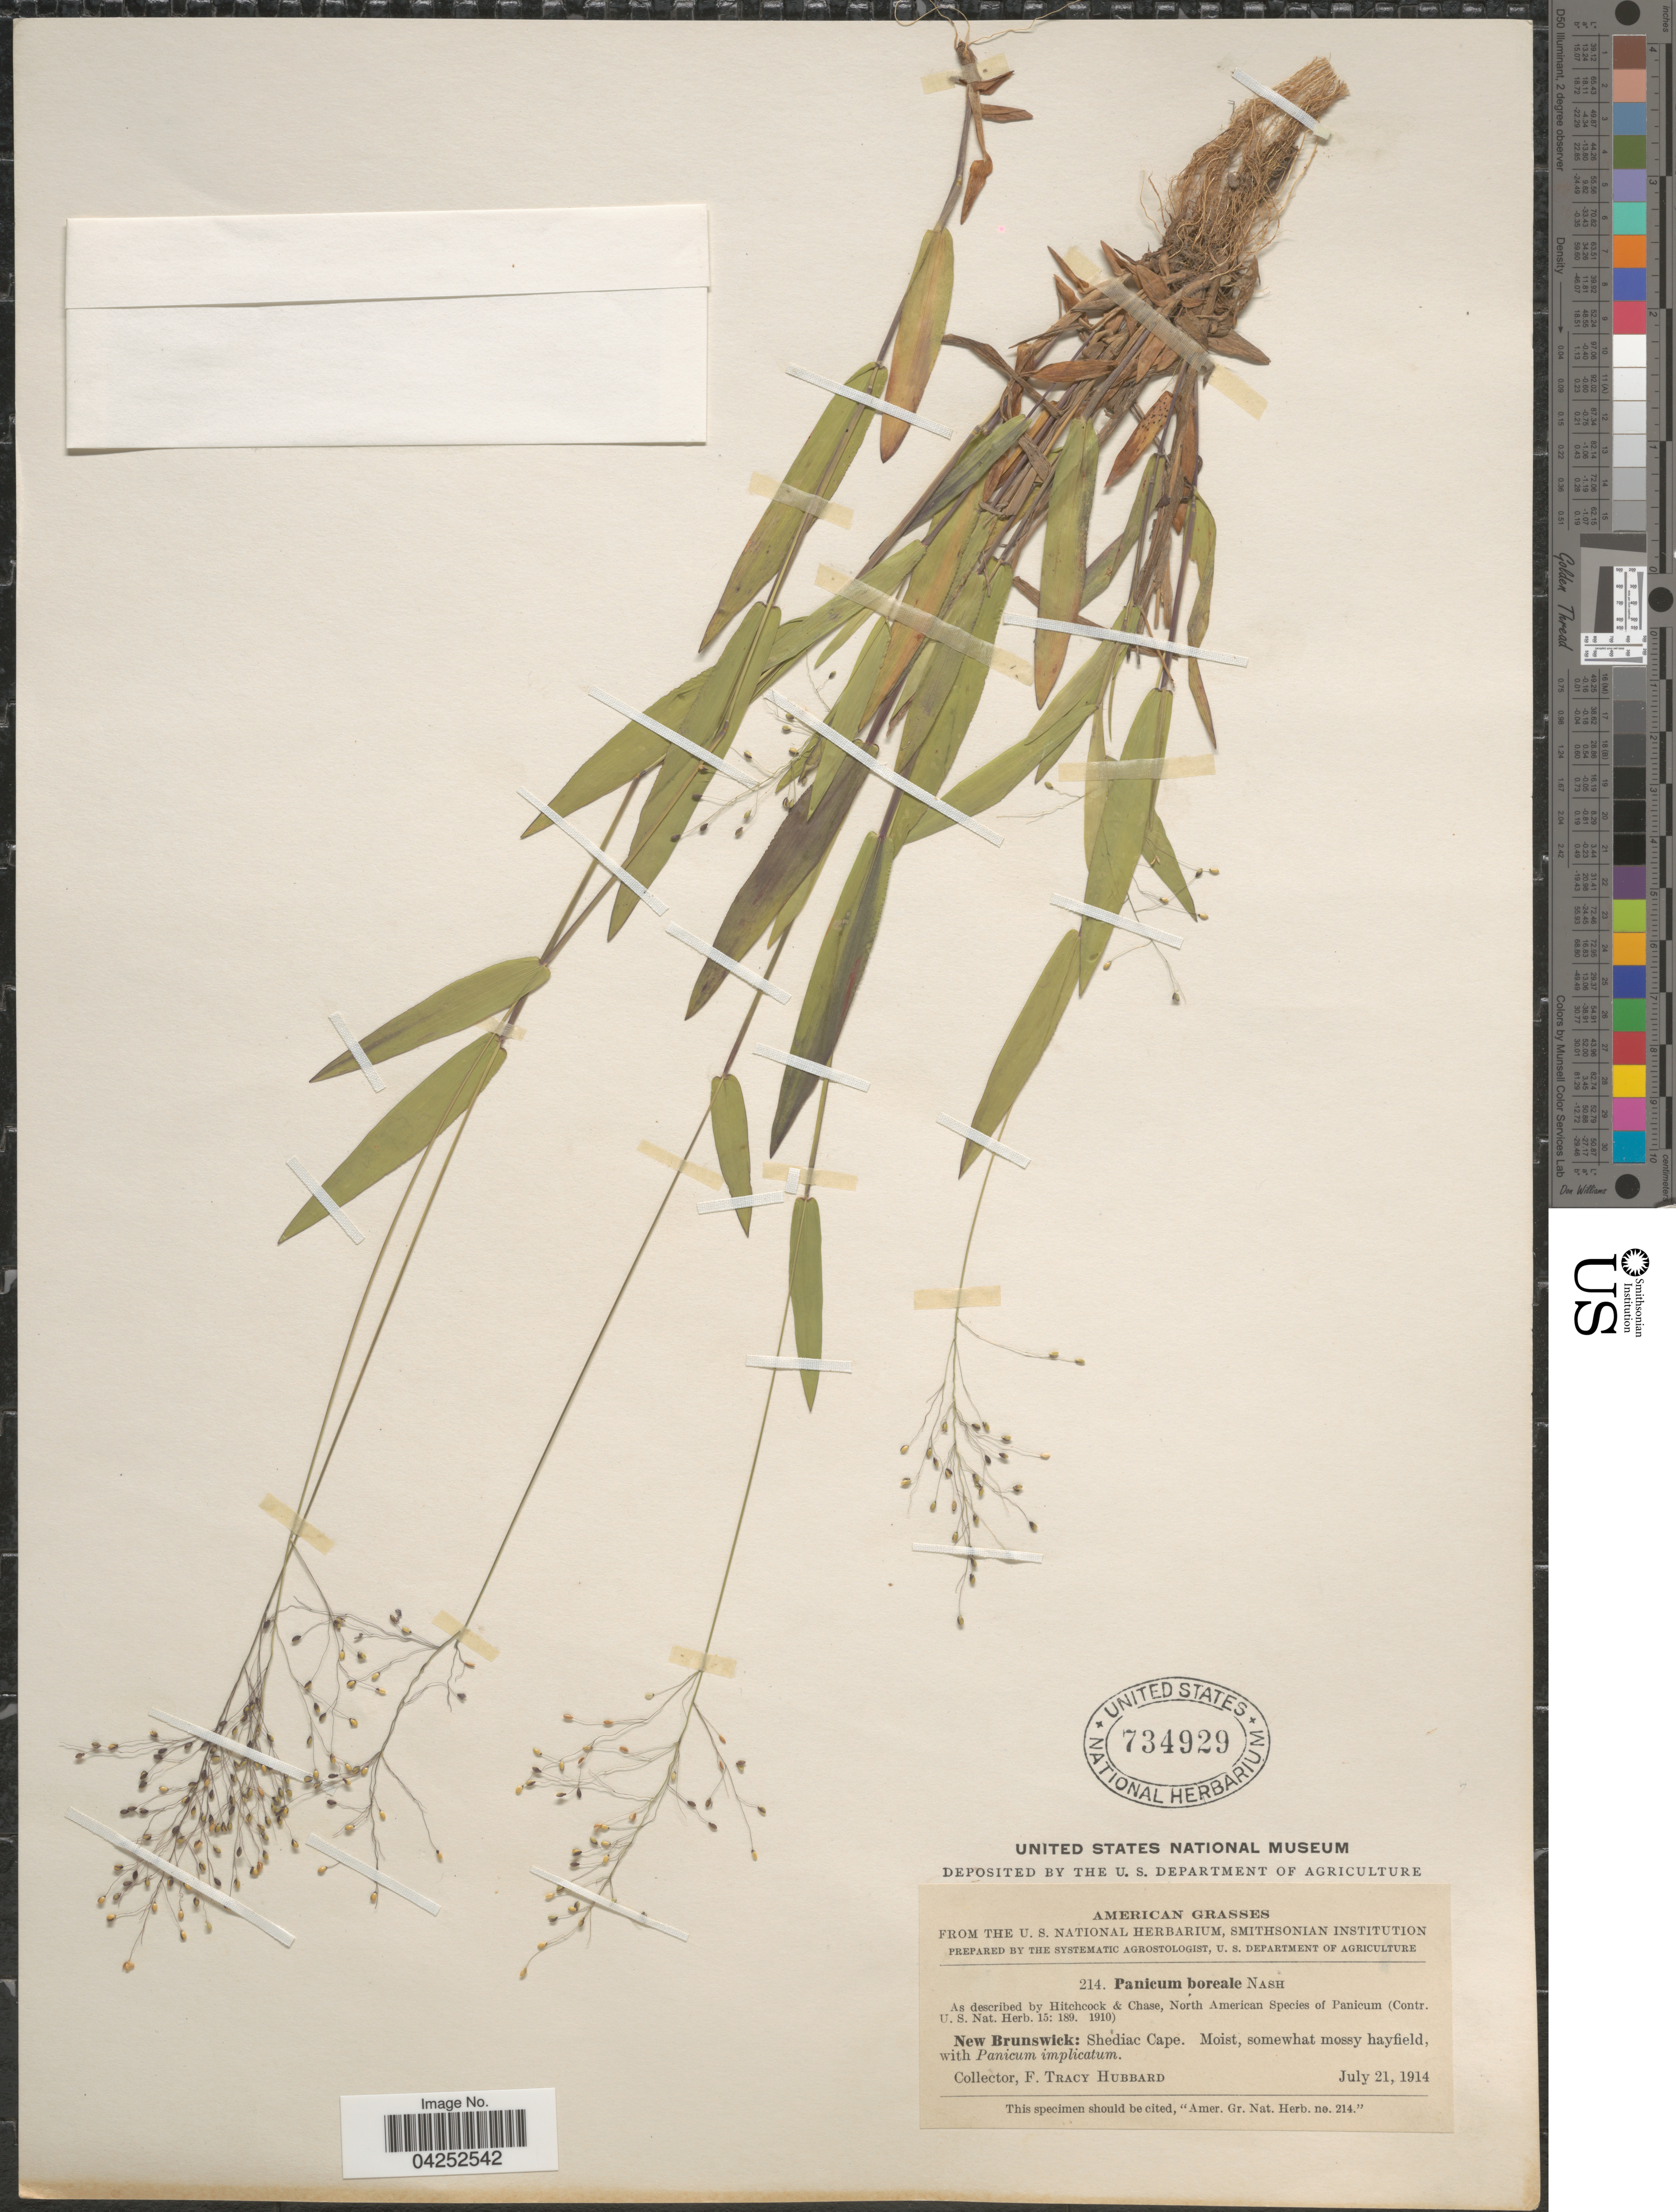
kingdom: Plantae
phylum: Tracheophyta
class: Liliopsida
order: Poales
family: Poaceae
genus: Dichanthelium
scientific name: Dichanthelium boreale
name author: (Nash) Freckmann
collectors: F. T. Hubbard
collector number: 214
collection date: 1914-07-21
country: Canada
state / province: New Brunswick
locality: Shediac Cape.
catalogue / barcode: US 734929